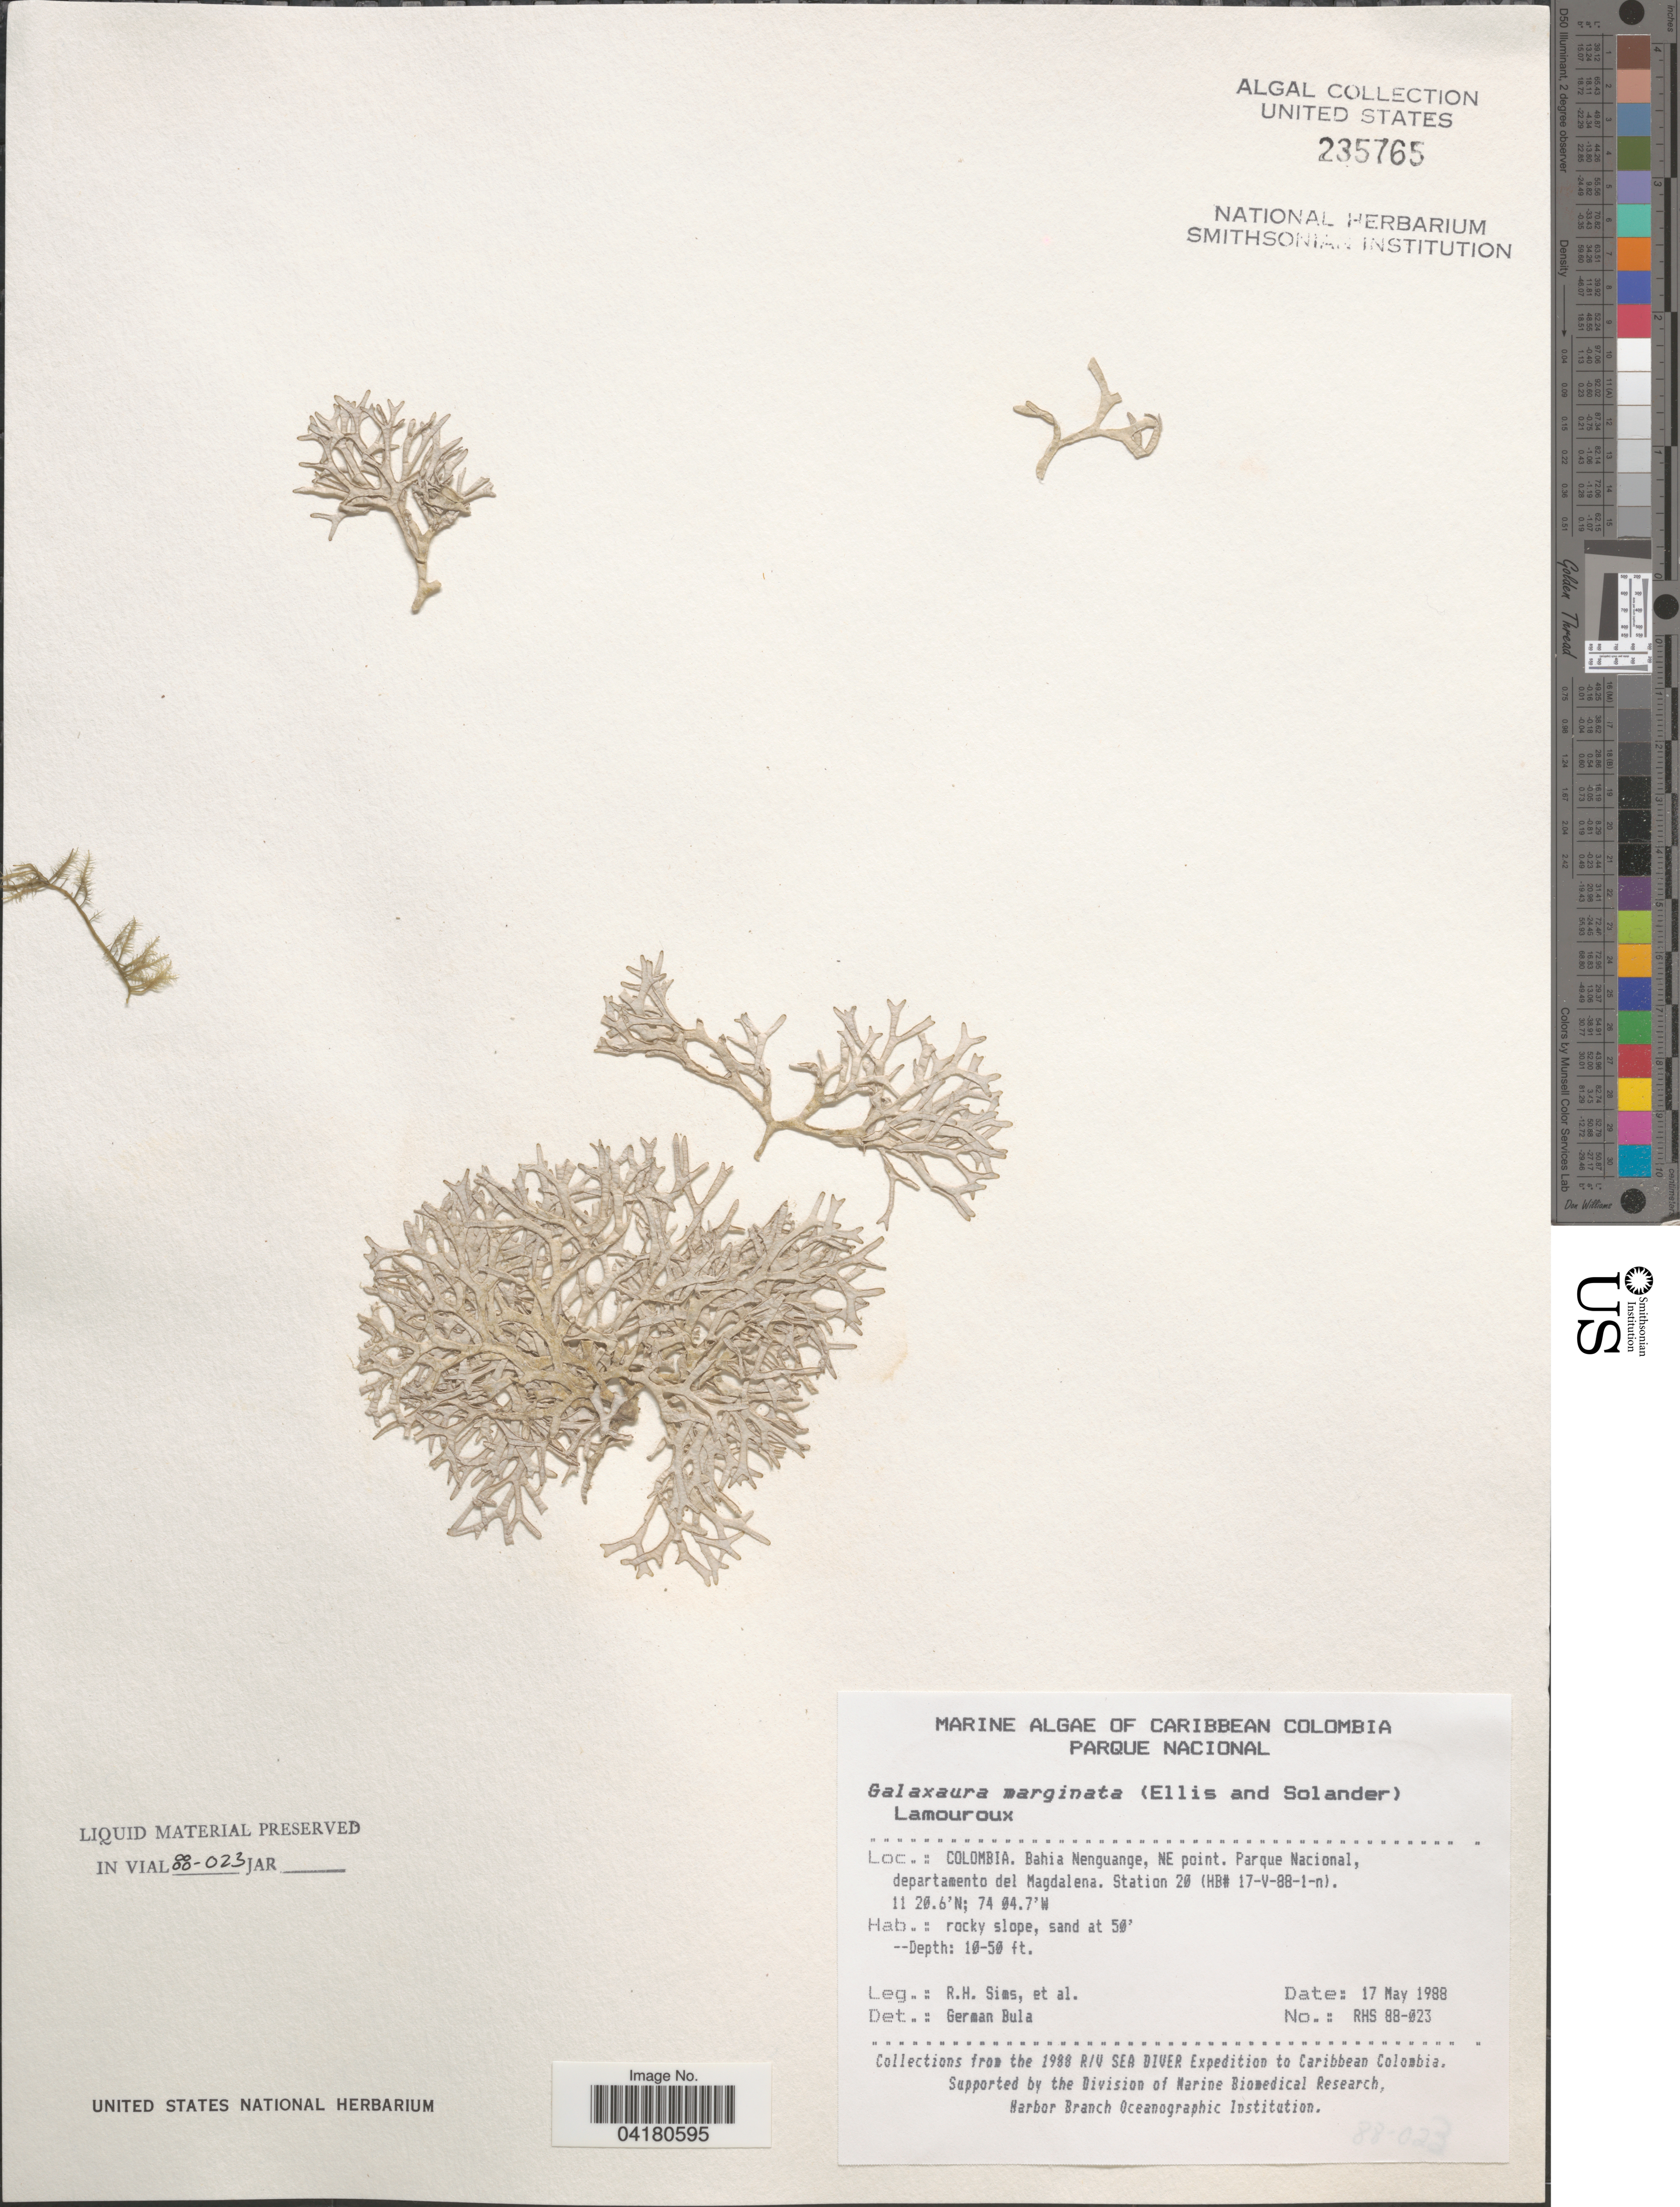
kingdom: Plantae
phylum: Rhodophyta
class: Florideophyceae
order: Nemaliales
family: Galaxauraceae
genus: Galaxaura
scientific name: Galaxaura marginata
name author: (J. Ellis & Sol.) J.V.Lamouroux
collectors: R. H. Sims & et al.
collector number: RHS88-023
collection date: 1988-05-17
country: Colombia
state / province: Magdalena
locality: Caribbean Colombia. Bahia Nenguange, NE point. Parque Nacional, departamento del Magdalena. Station 20 (HB# 17-V-88-1-n). The 1988 R/V Sea Diver Expedition to Caribbean Colombia.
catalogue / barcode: US 235765